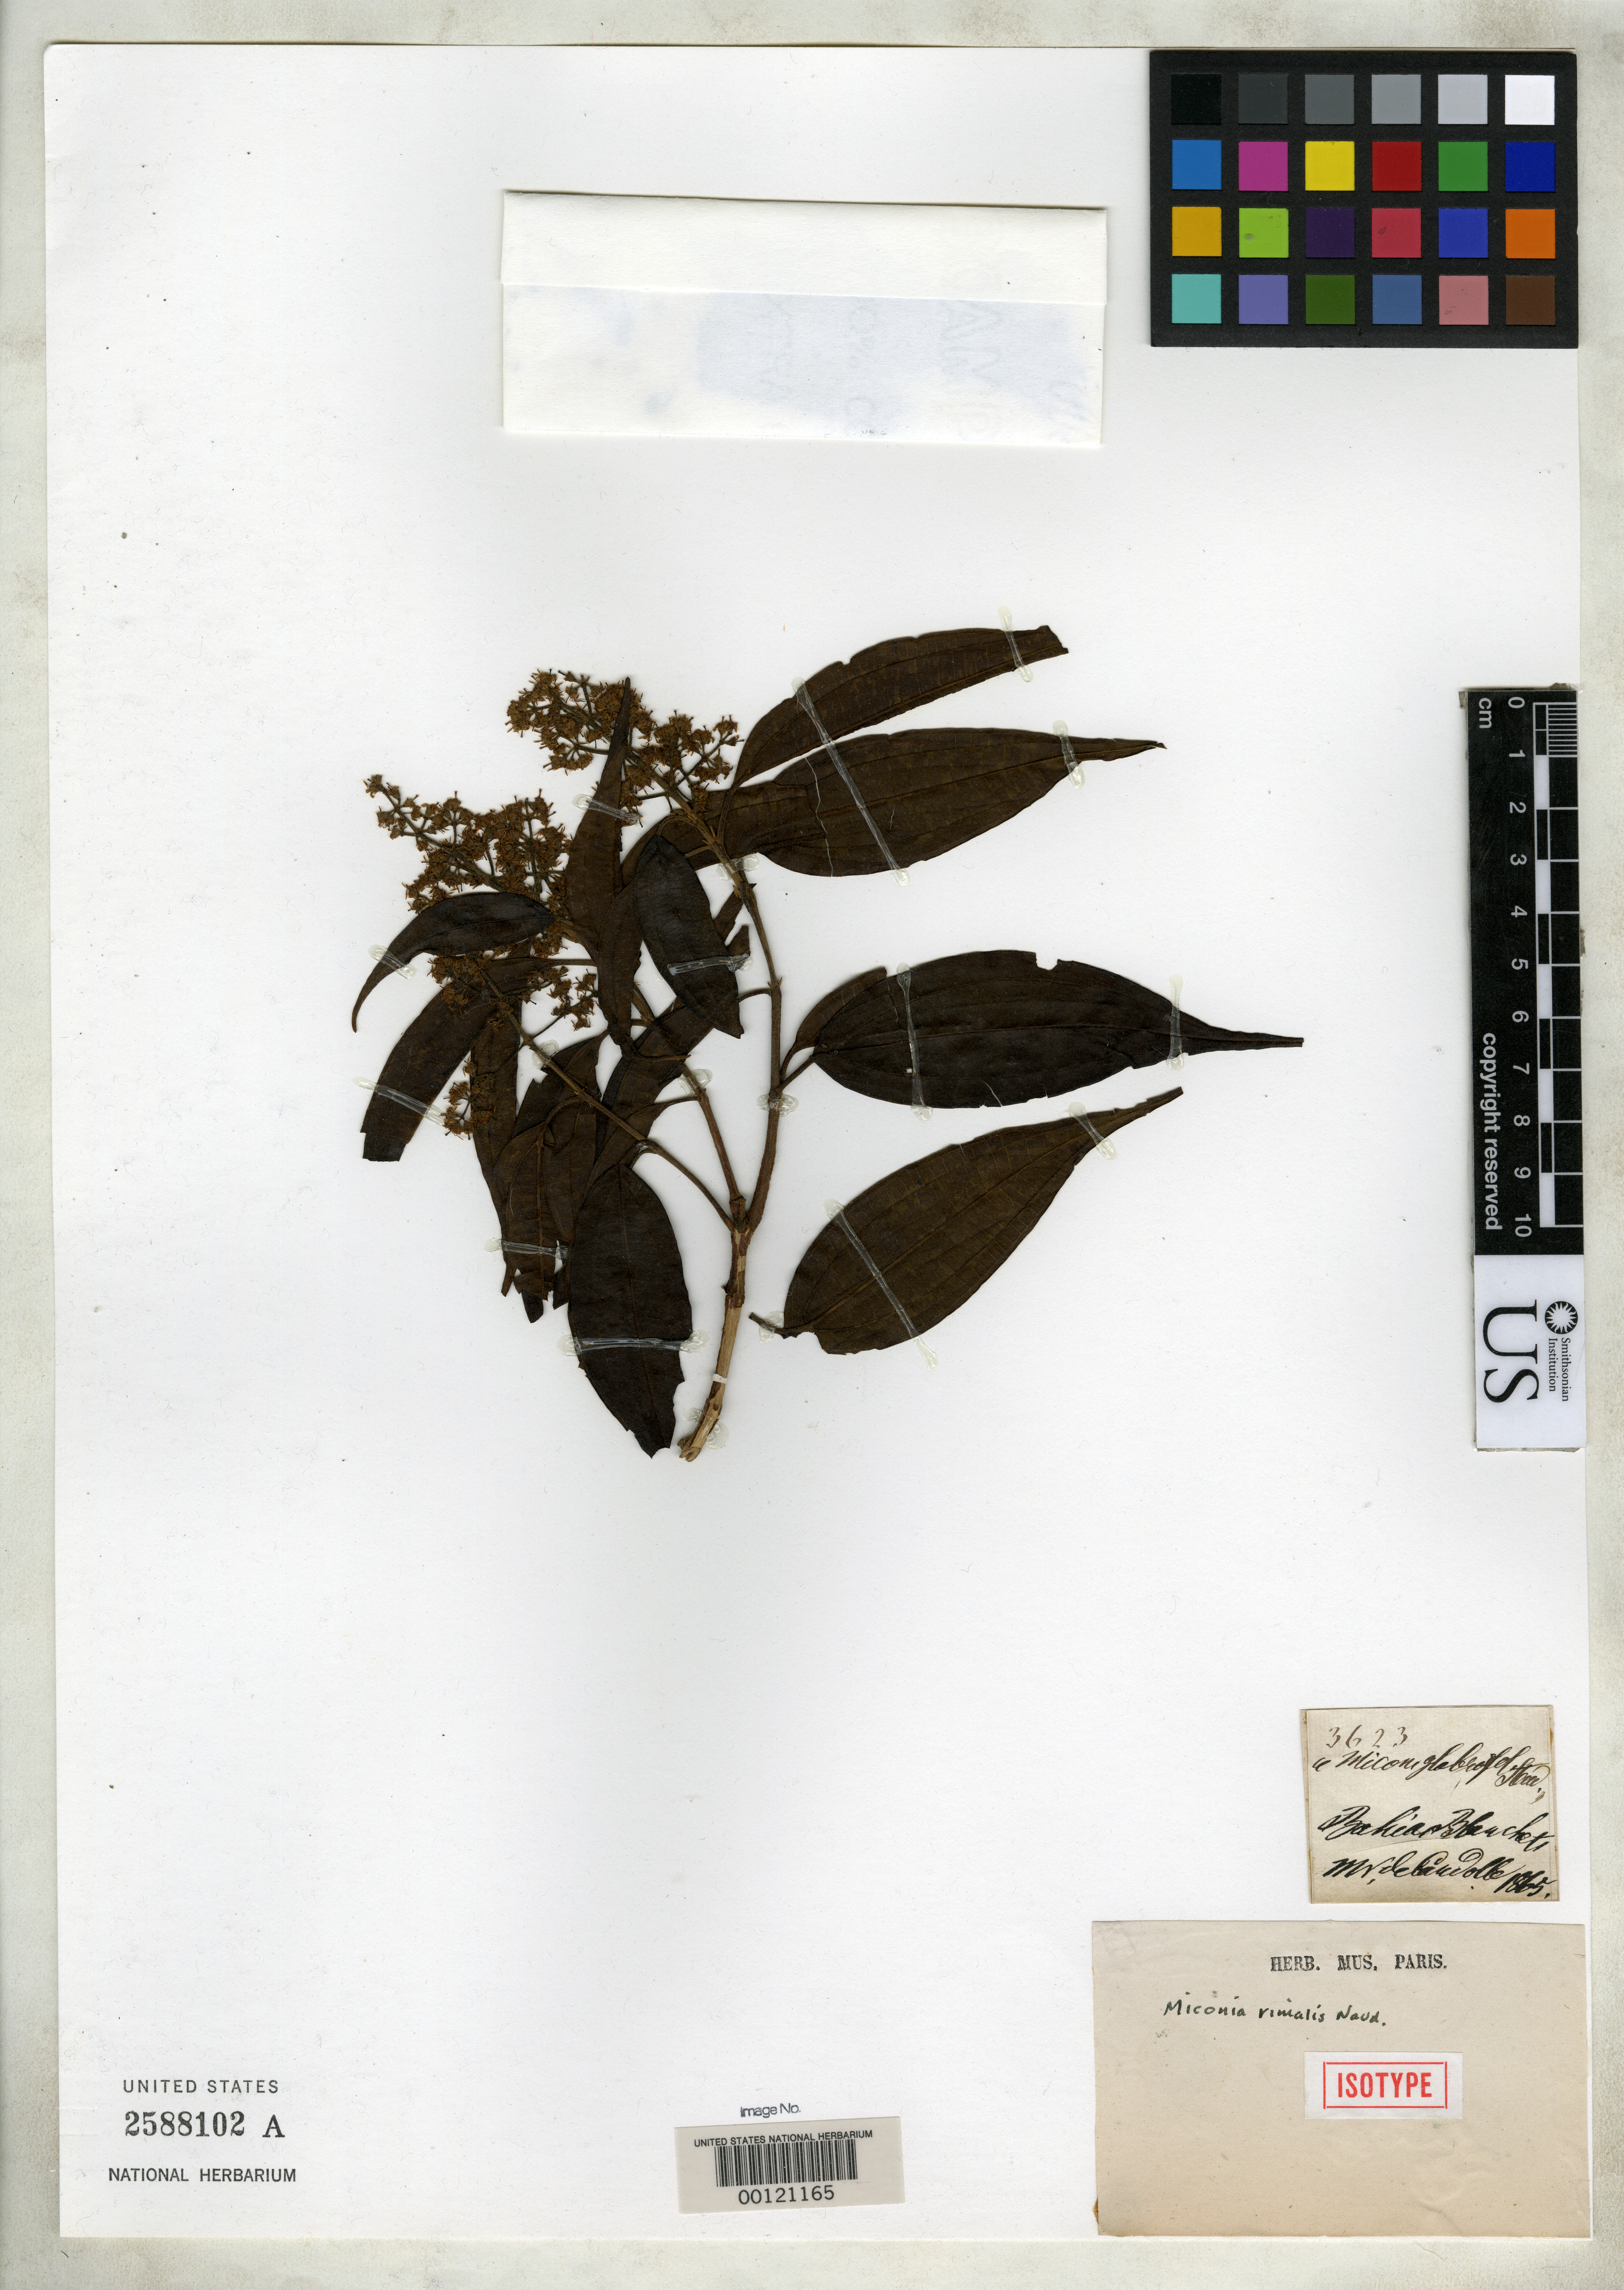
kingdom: Plantae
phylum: Tracheophyta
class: Magnoliopsida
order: Myrtales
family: Melastomataceae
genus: Miconia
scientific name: Miconia rimalis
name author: Naudin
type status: Isotype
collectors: J. Blanchet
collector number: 3623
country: Brazil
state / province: Bahia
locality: North of Esplanda city on road to Jaquera.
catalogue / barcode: US 2588102A